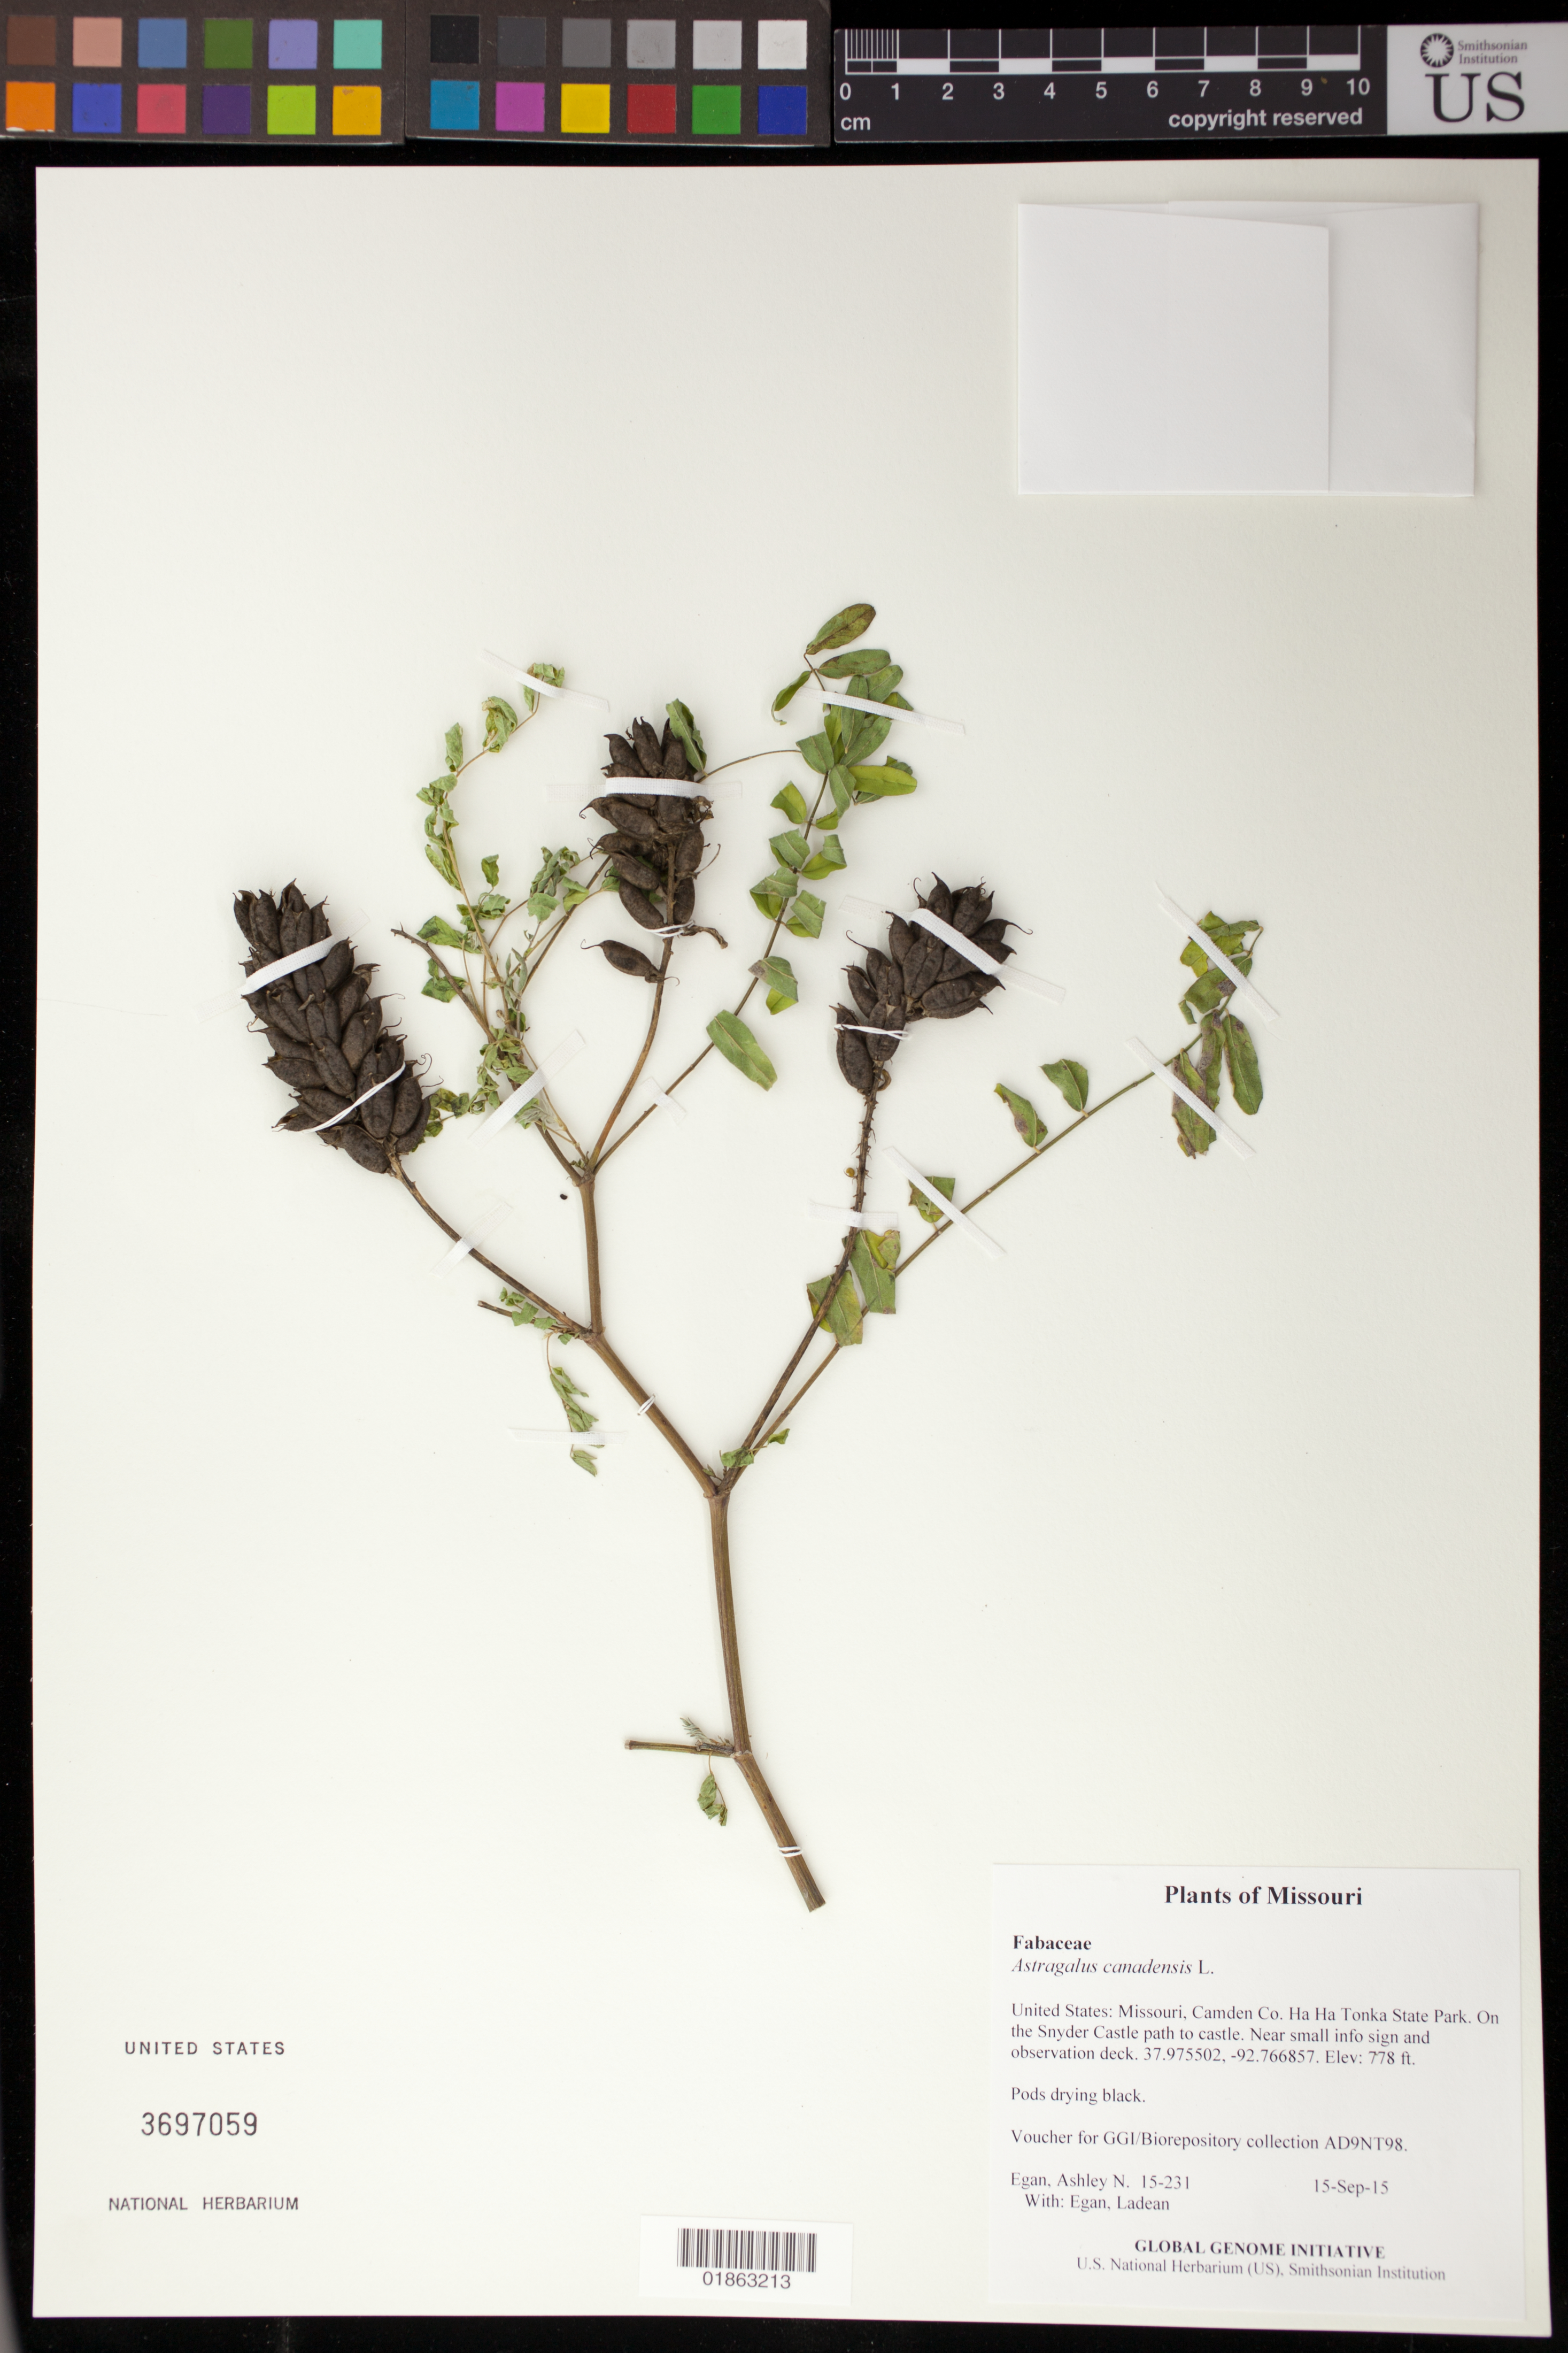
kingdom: Plantae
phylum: Tracheophyta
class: Magnoliopsida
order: Fabales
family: Fabaceae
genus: Astragalus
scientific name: Astragalus canadensis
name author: L.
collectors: A. N. Egan & L. Egan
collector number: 15-231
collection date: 2015-09-15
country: United States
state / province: Missouri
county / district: Camden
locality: Ha Ha Tonka State Park. On the Snyder Castle path to castle. Near small info sign and observation deck.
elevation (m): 237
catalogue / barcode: US 3697059